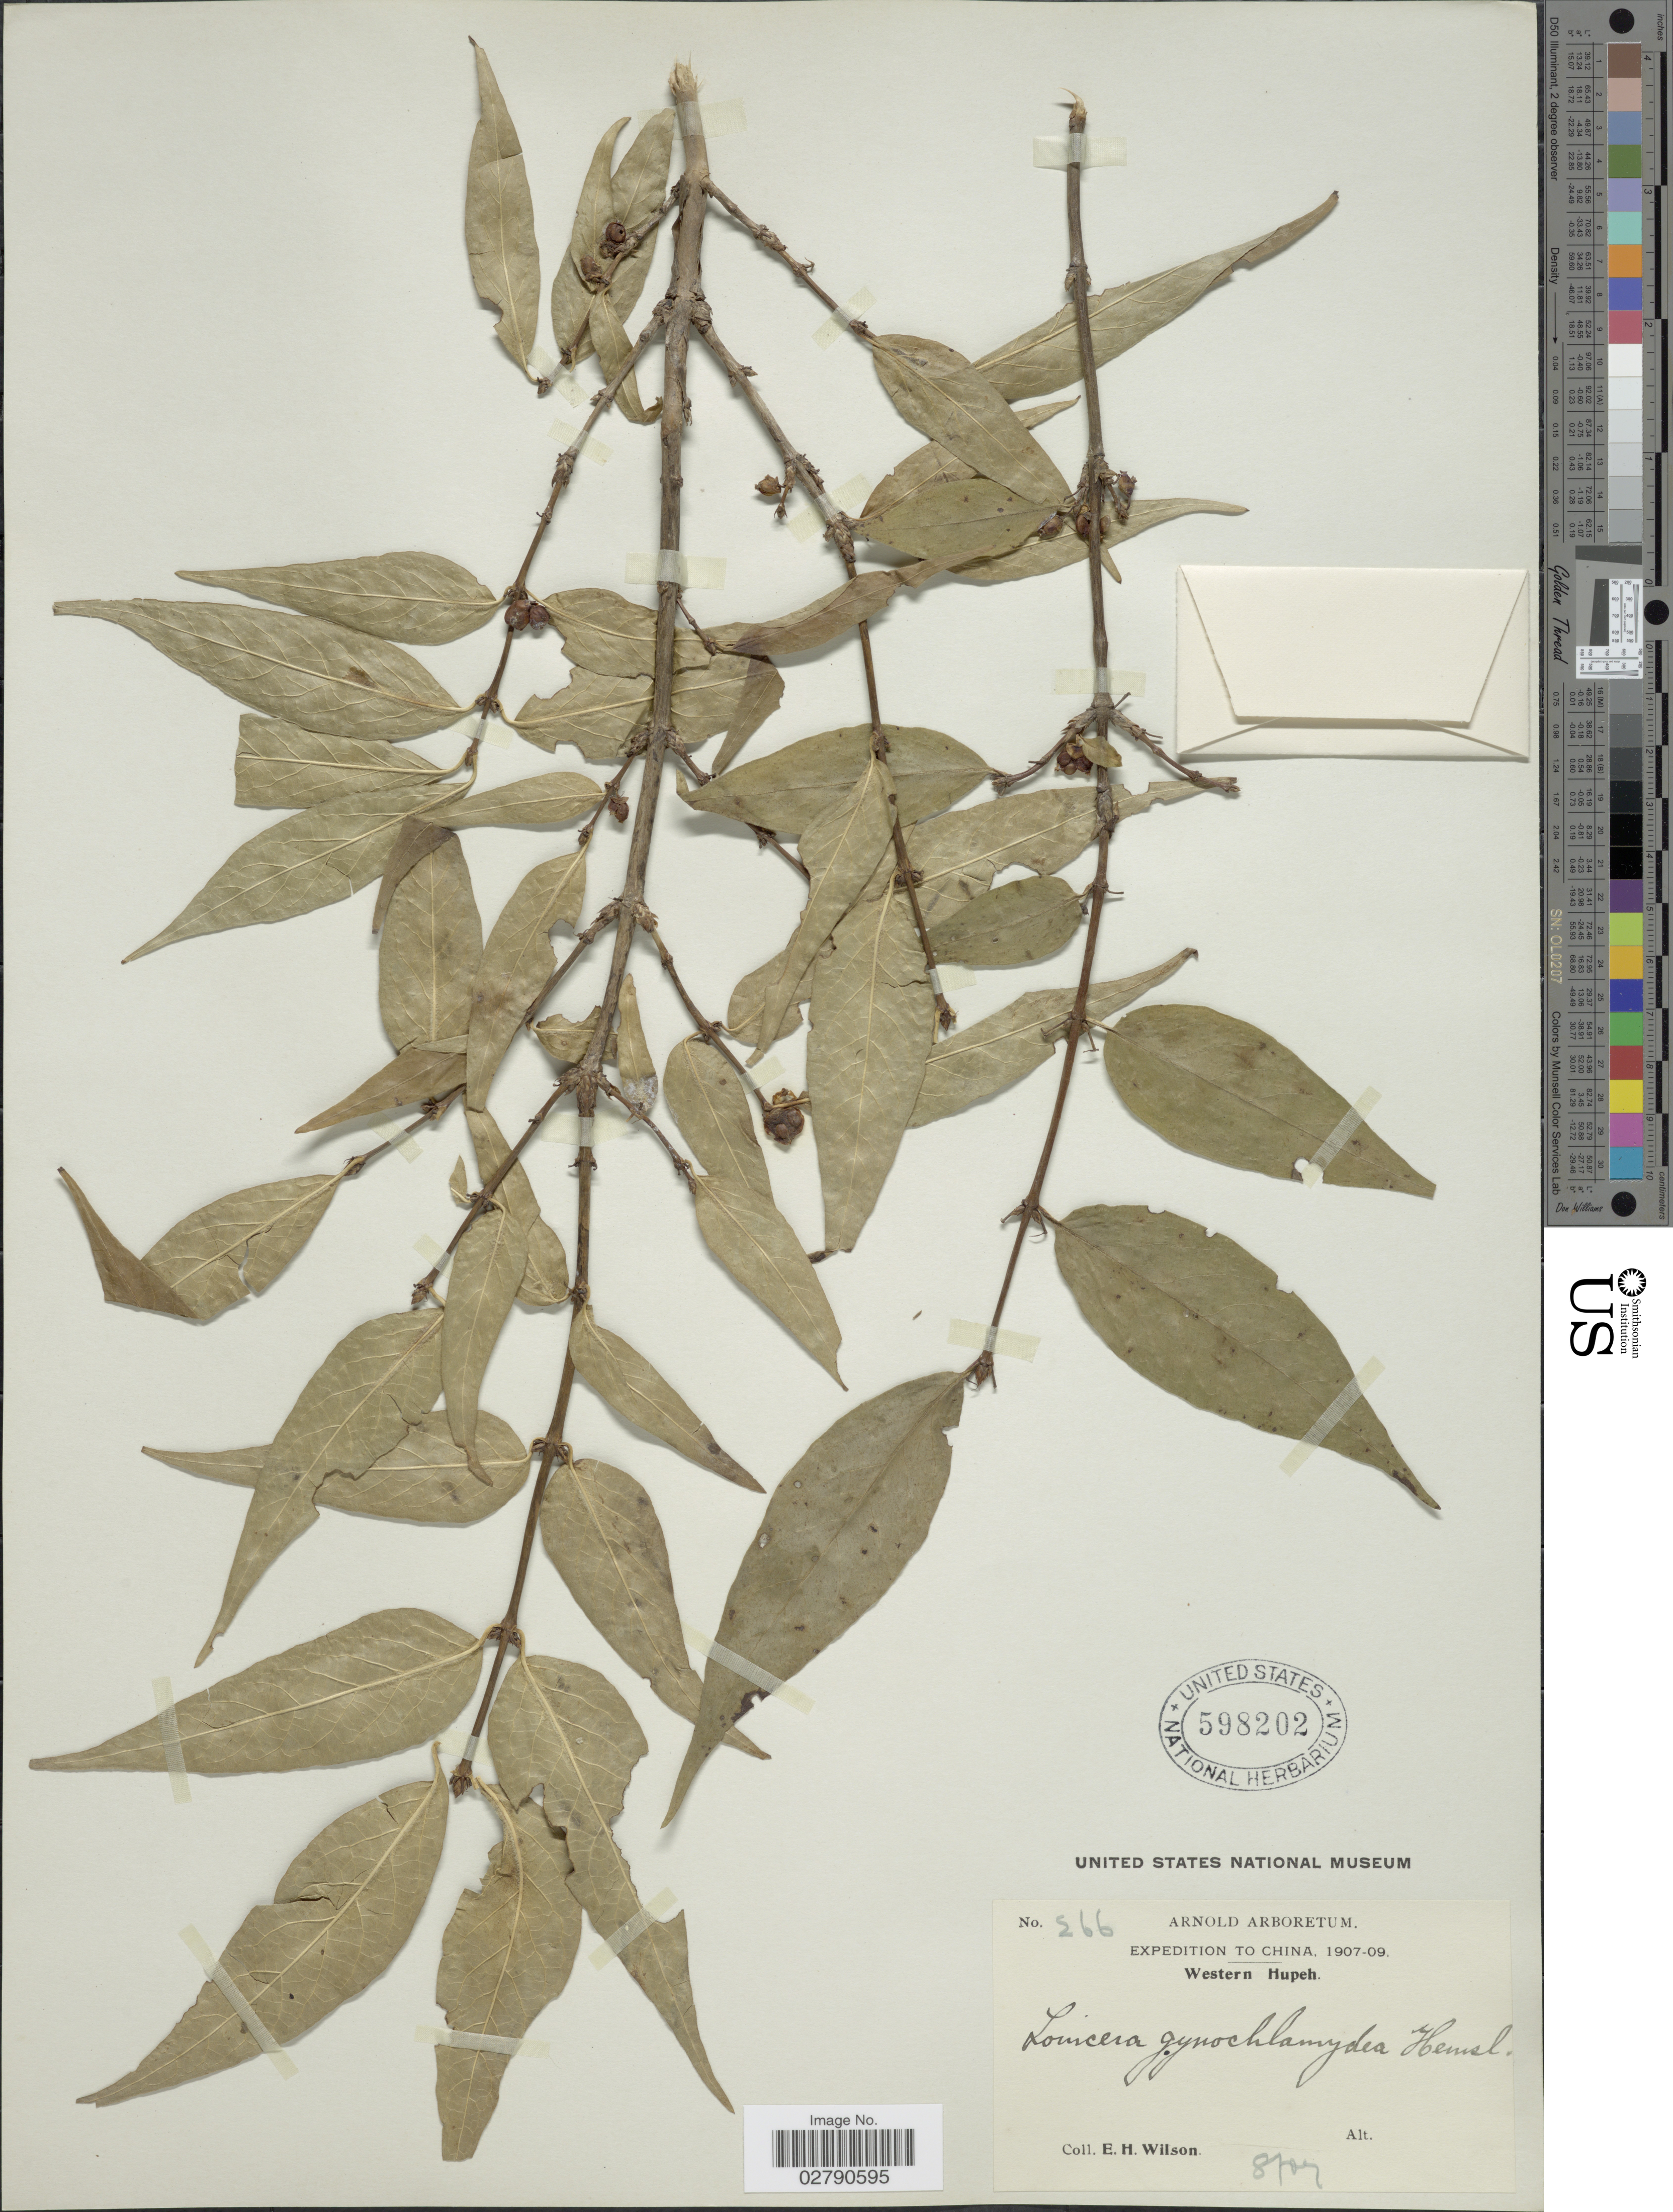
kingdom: Plantae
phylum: Tracheophyta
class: Magnoliopsida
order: Dipsacales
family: Caprifoliaceae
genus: Lonicera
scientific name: Lonicera gynochlamydea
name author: Hemsl.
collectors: E. Wilson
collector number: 266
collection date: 1907-08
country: China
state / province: Hubei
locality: Western Hupeh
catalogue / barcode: US 598202